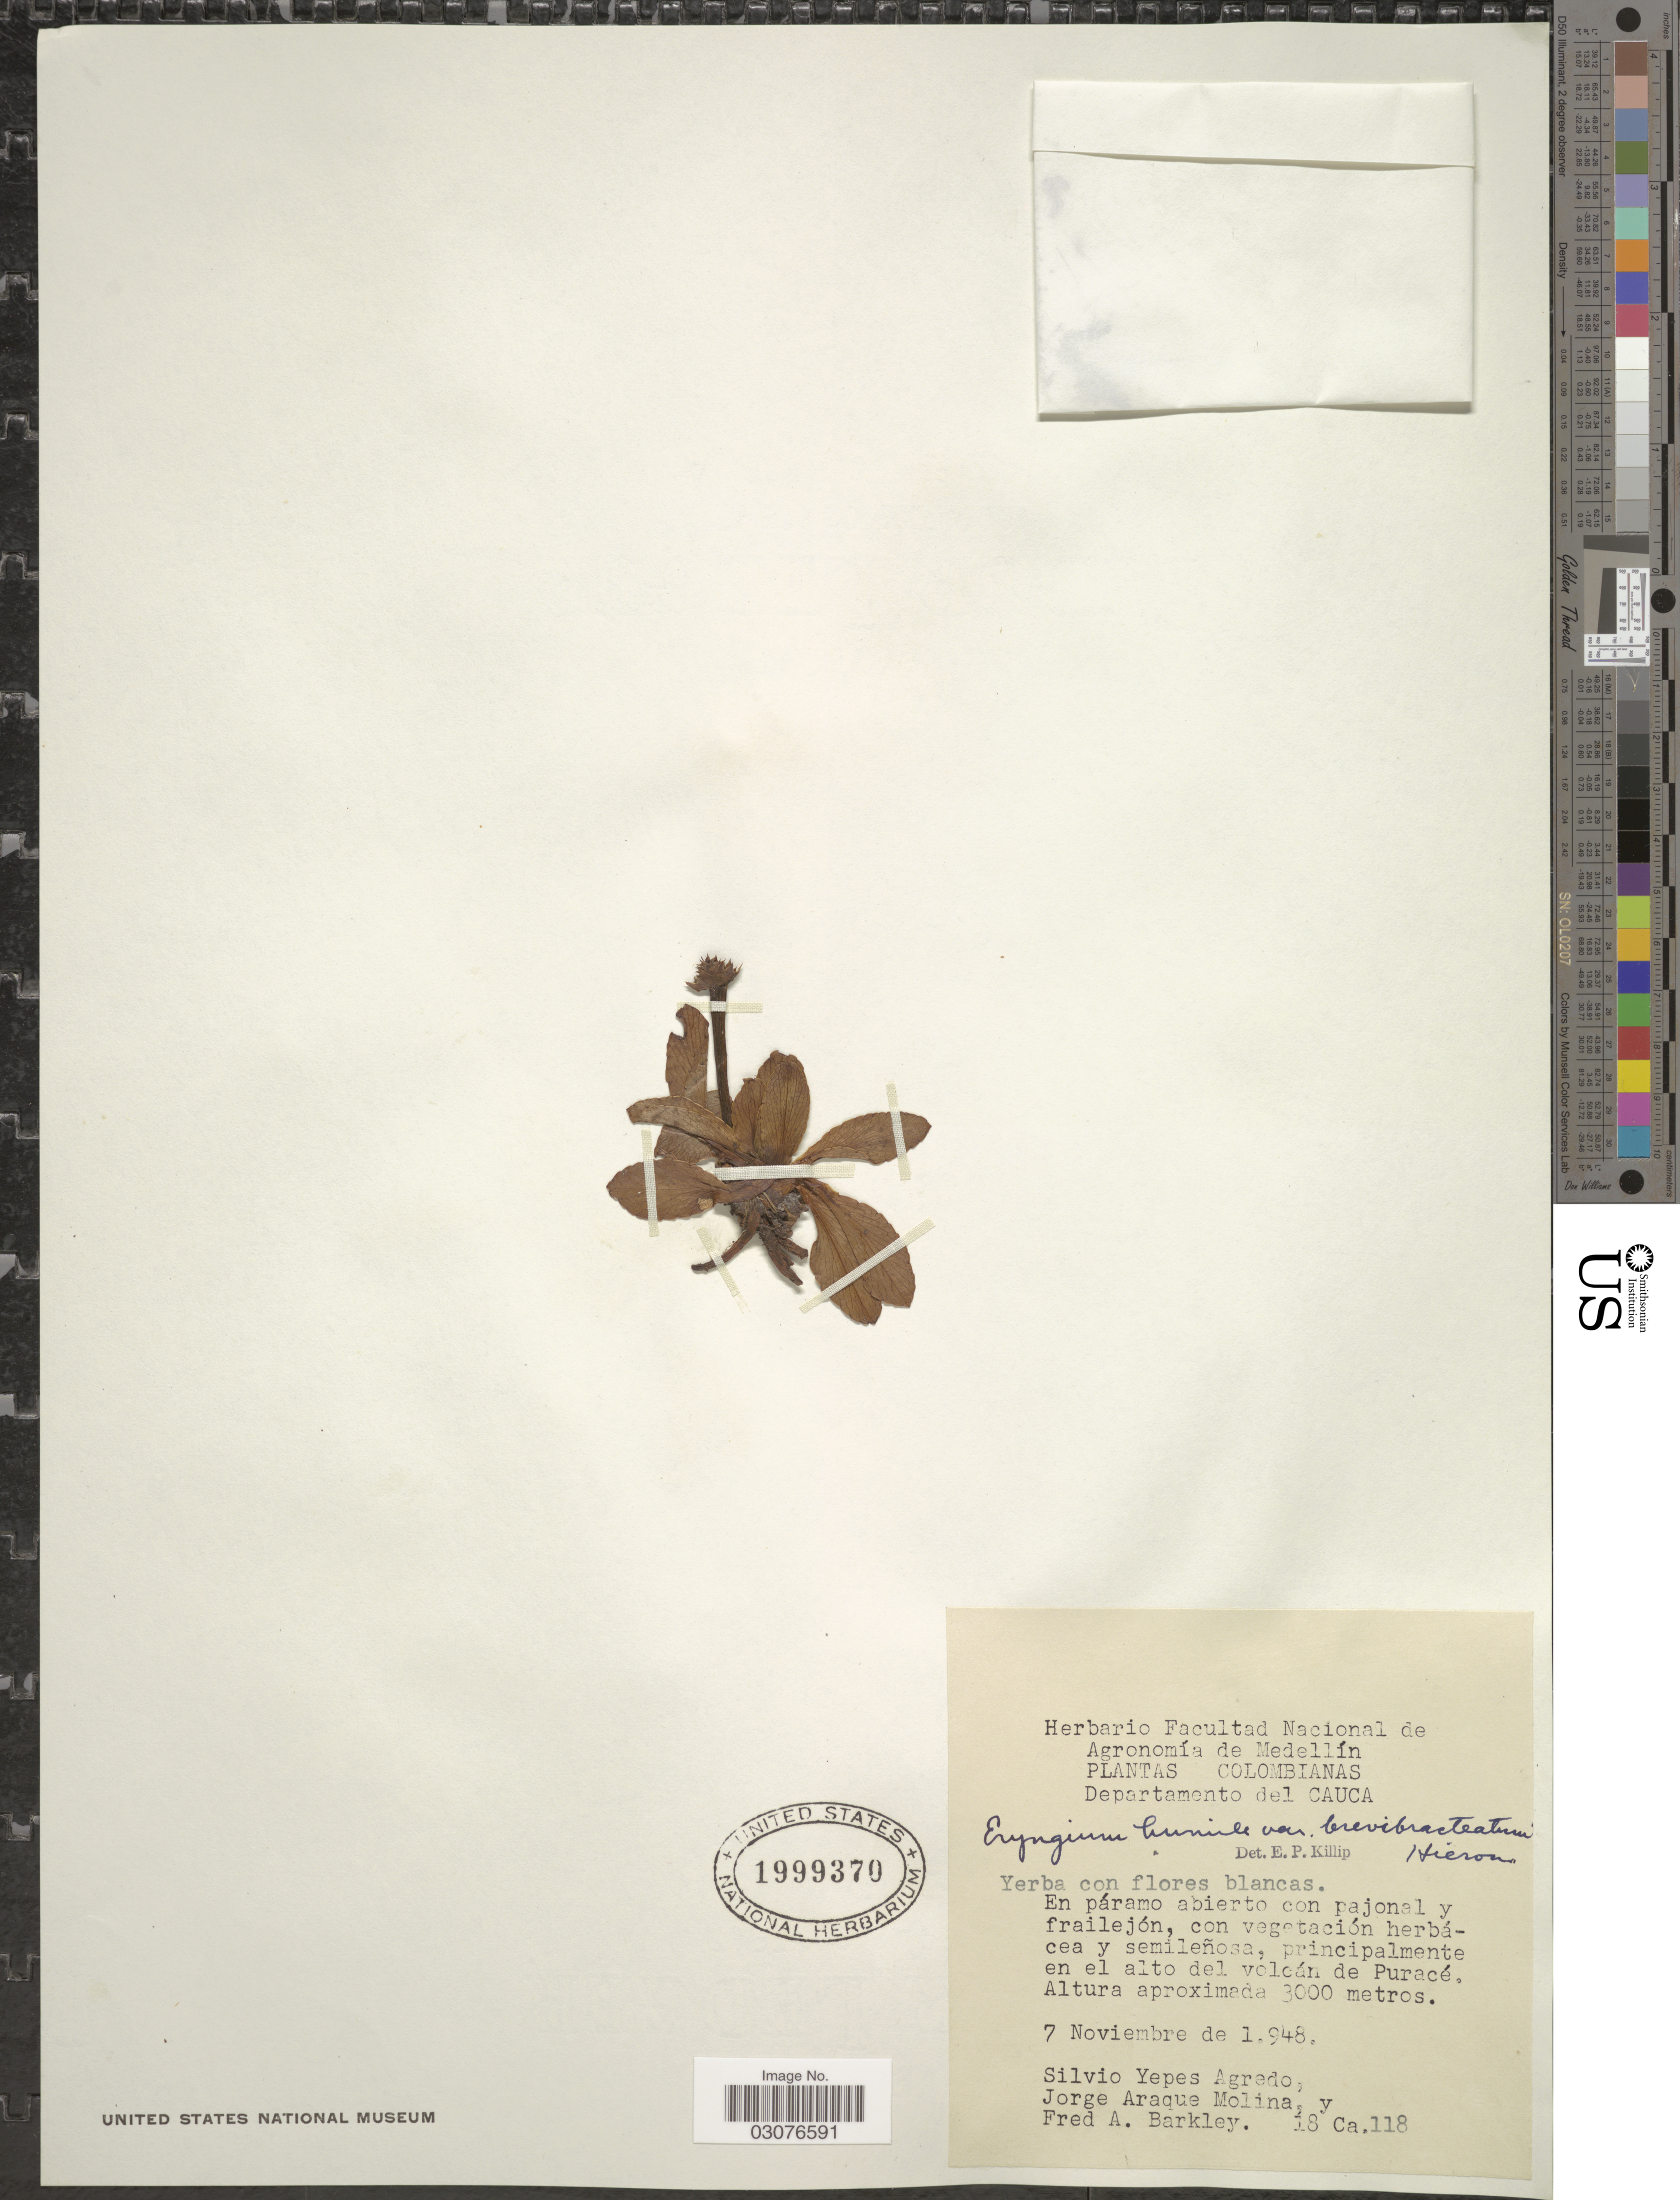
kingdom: Plantae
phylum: Tracheophyta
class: Magnoliopsida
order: Apiales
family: Apiaceae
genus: Eryngium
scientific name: Eryngium bourgatii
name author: Gouan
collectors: S. Yepes-Agredo, J. A. Molina & F. A. Barkley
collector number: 18 Ca. 118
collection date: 1948-11-07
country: Colombia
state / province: Cauca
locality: Departamento del Cauca, principalmente en el alto del volcán de Puracé.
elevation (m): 3000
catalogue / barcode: US 1999370